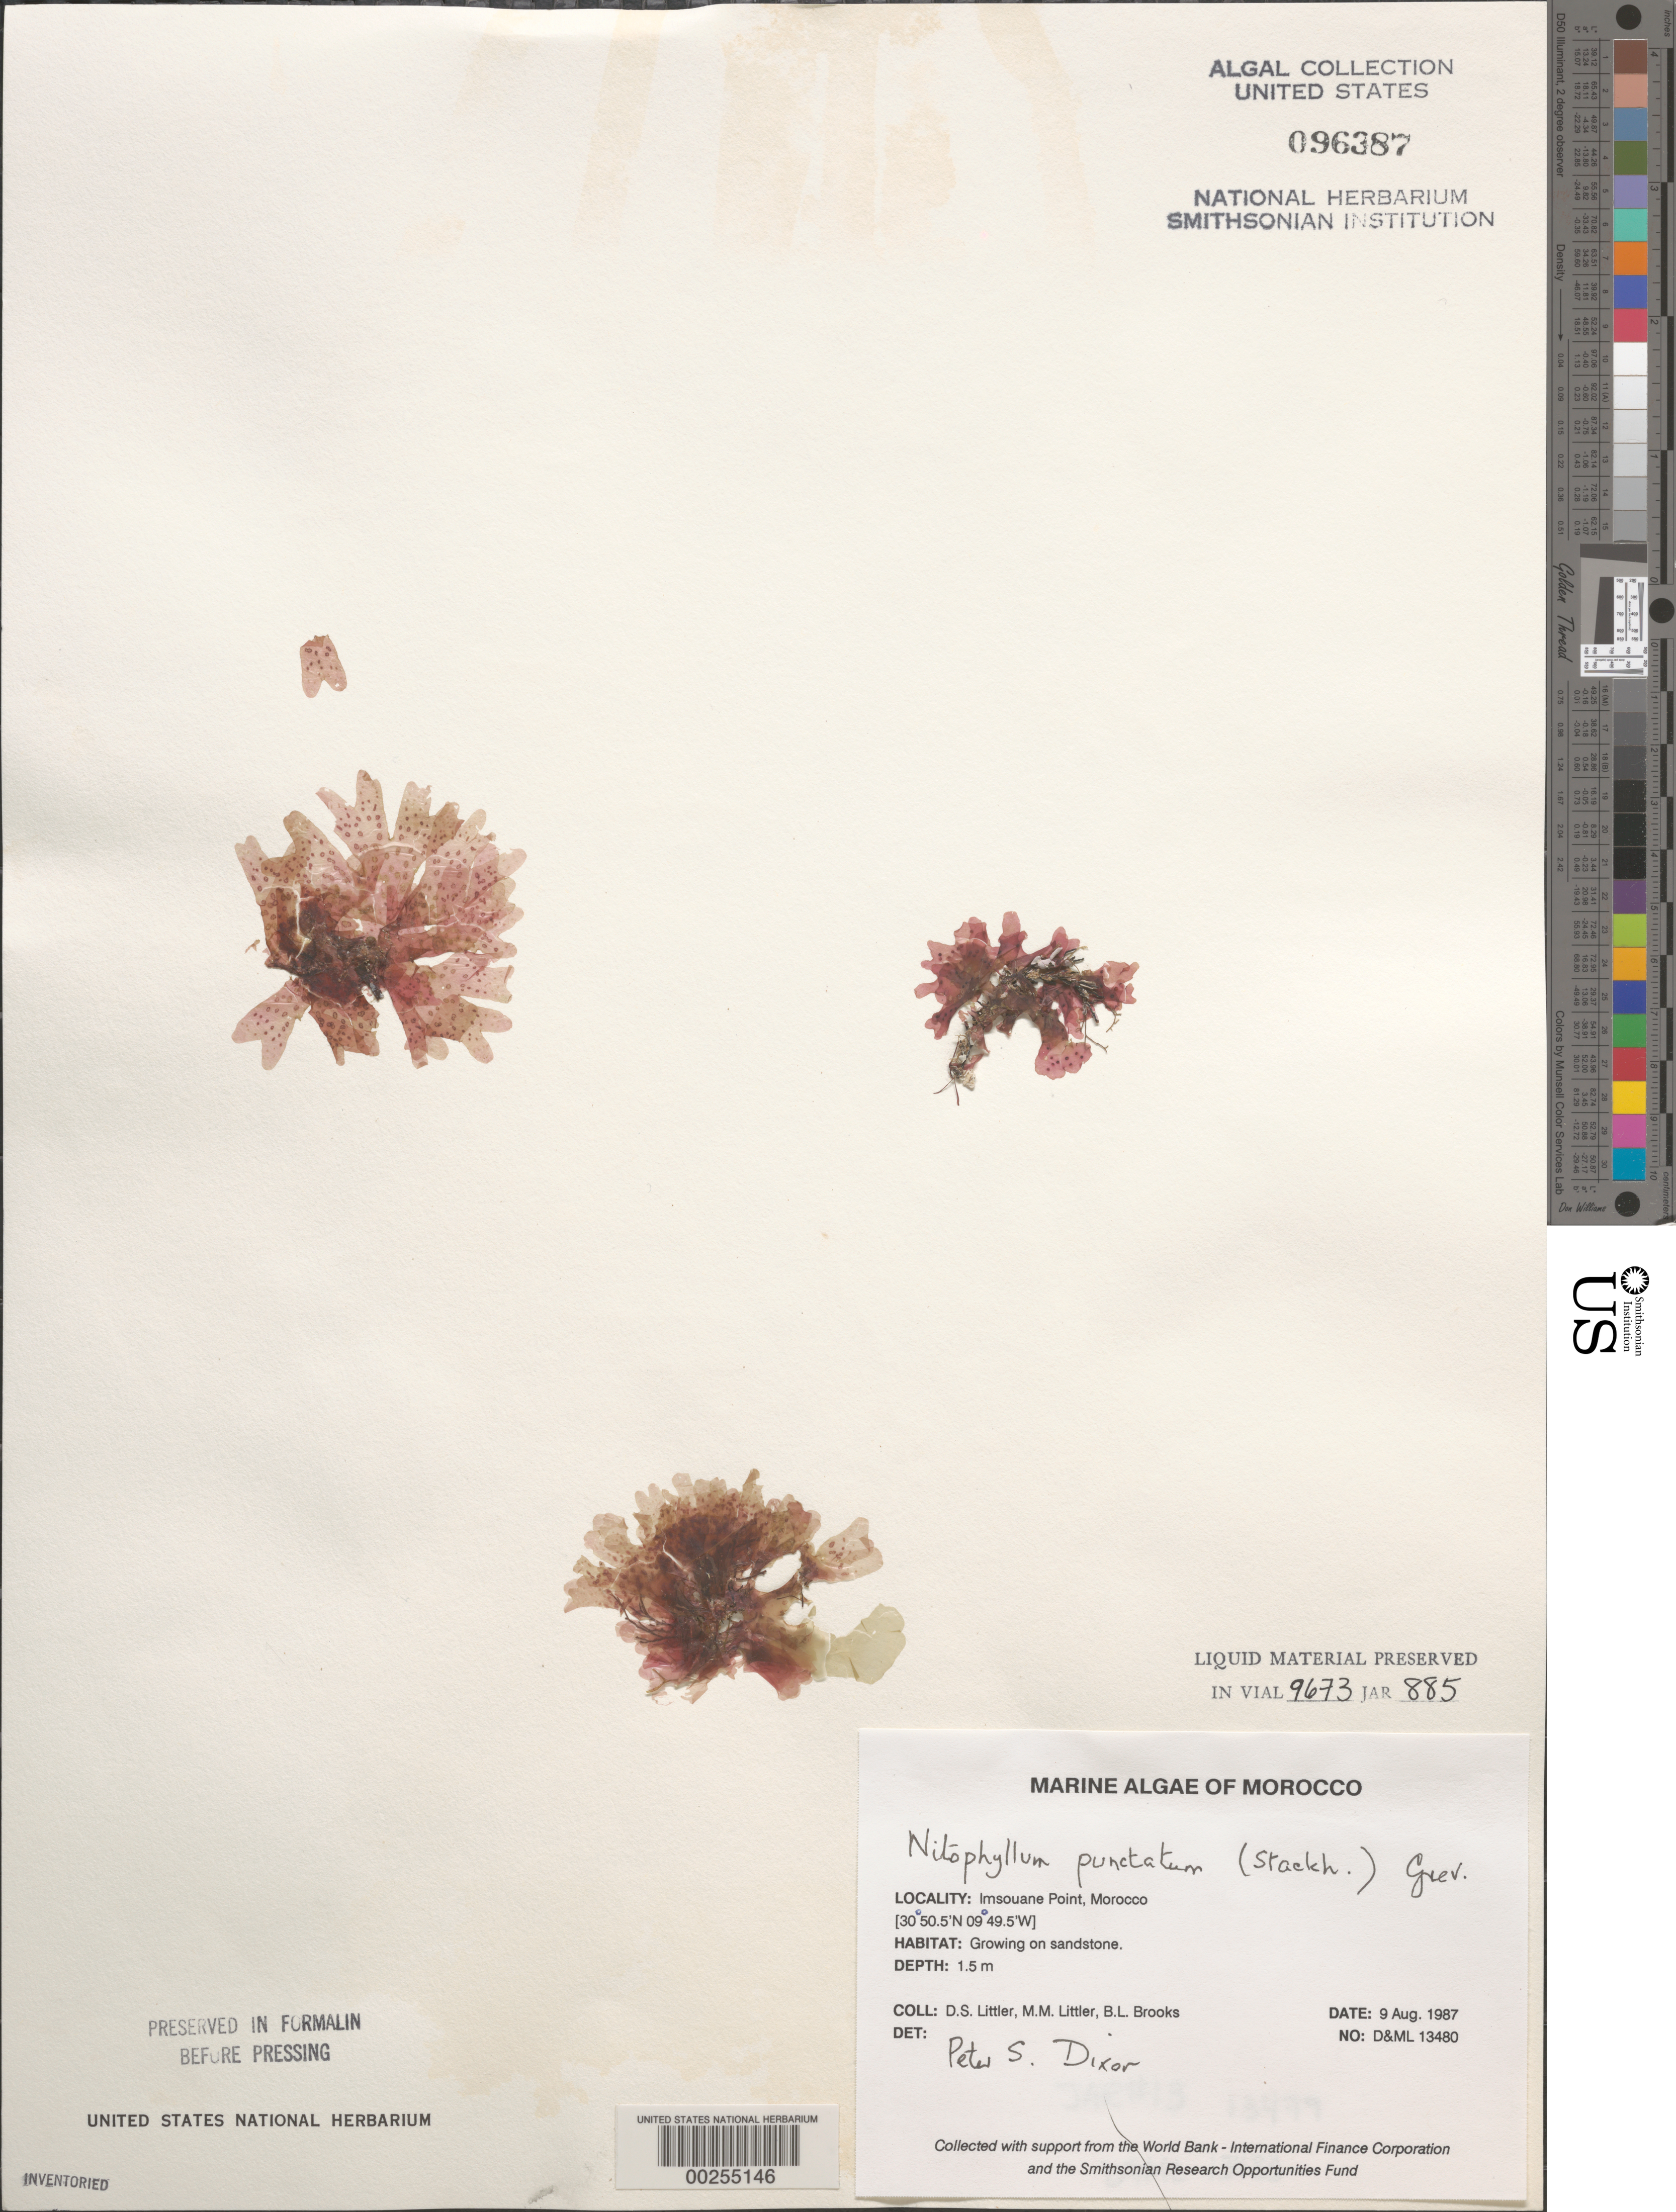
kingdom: Plantae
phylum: Rhodophyta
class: Florideophyceae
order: Ceramiales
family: Delesseriaceae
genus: Nitophyllum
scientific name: Nitophyllum punctatum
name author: (Stackh.) Grev.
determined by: Dixon, P. S.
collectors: D. S. Littler, M. M. Littler & B. Brooks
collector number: D&ML 13480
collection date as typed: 09 Aug 1987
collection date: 1987-08-09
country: Morocco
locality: Imsouane Point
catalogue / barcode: US 96387